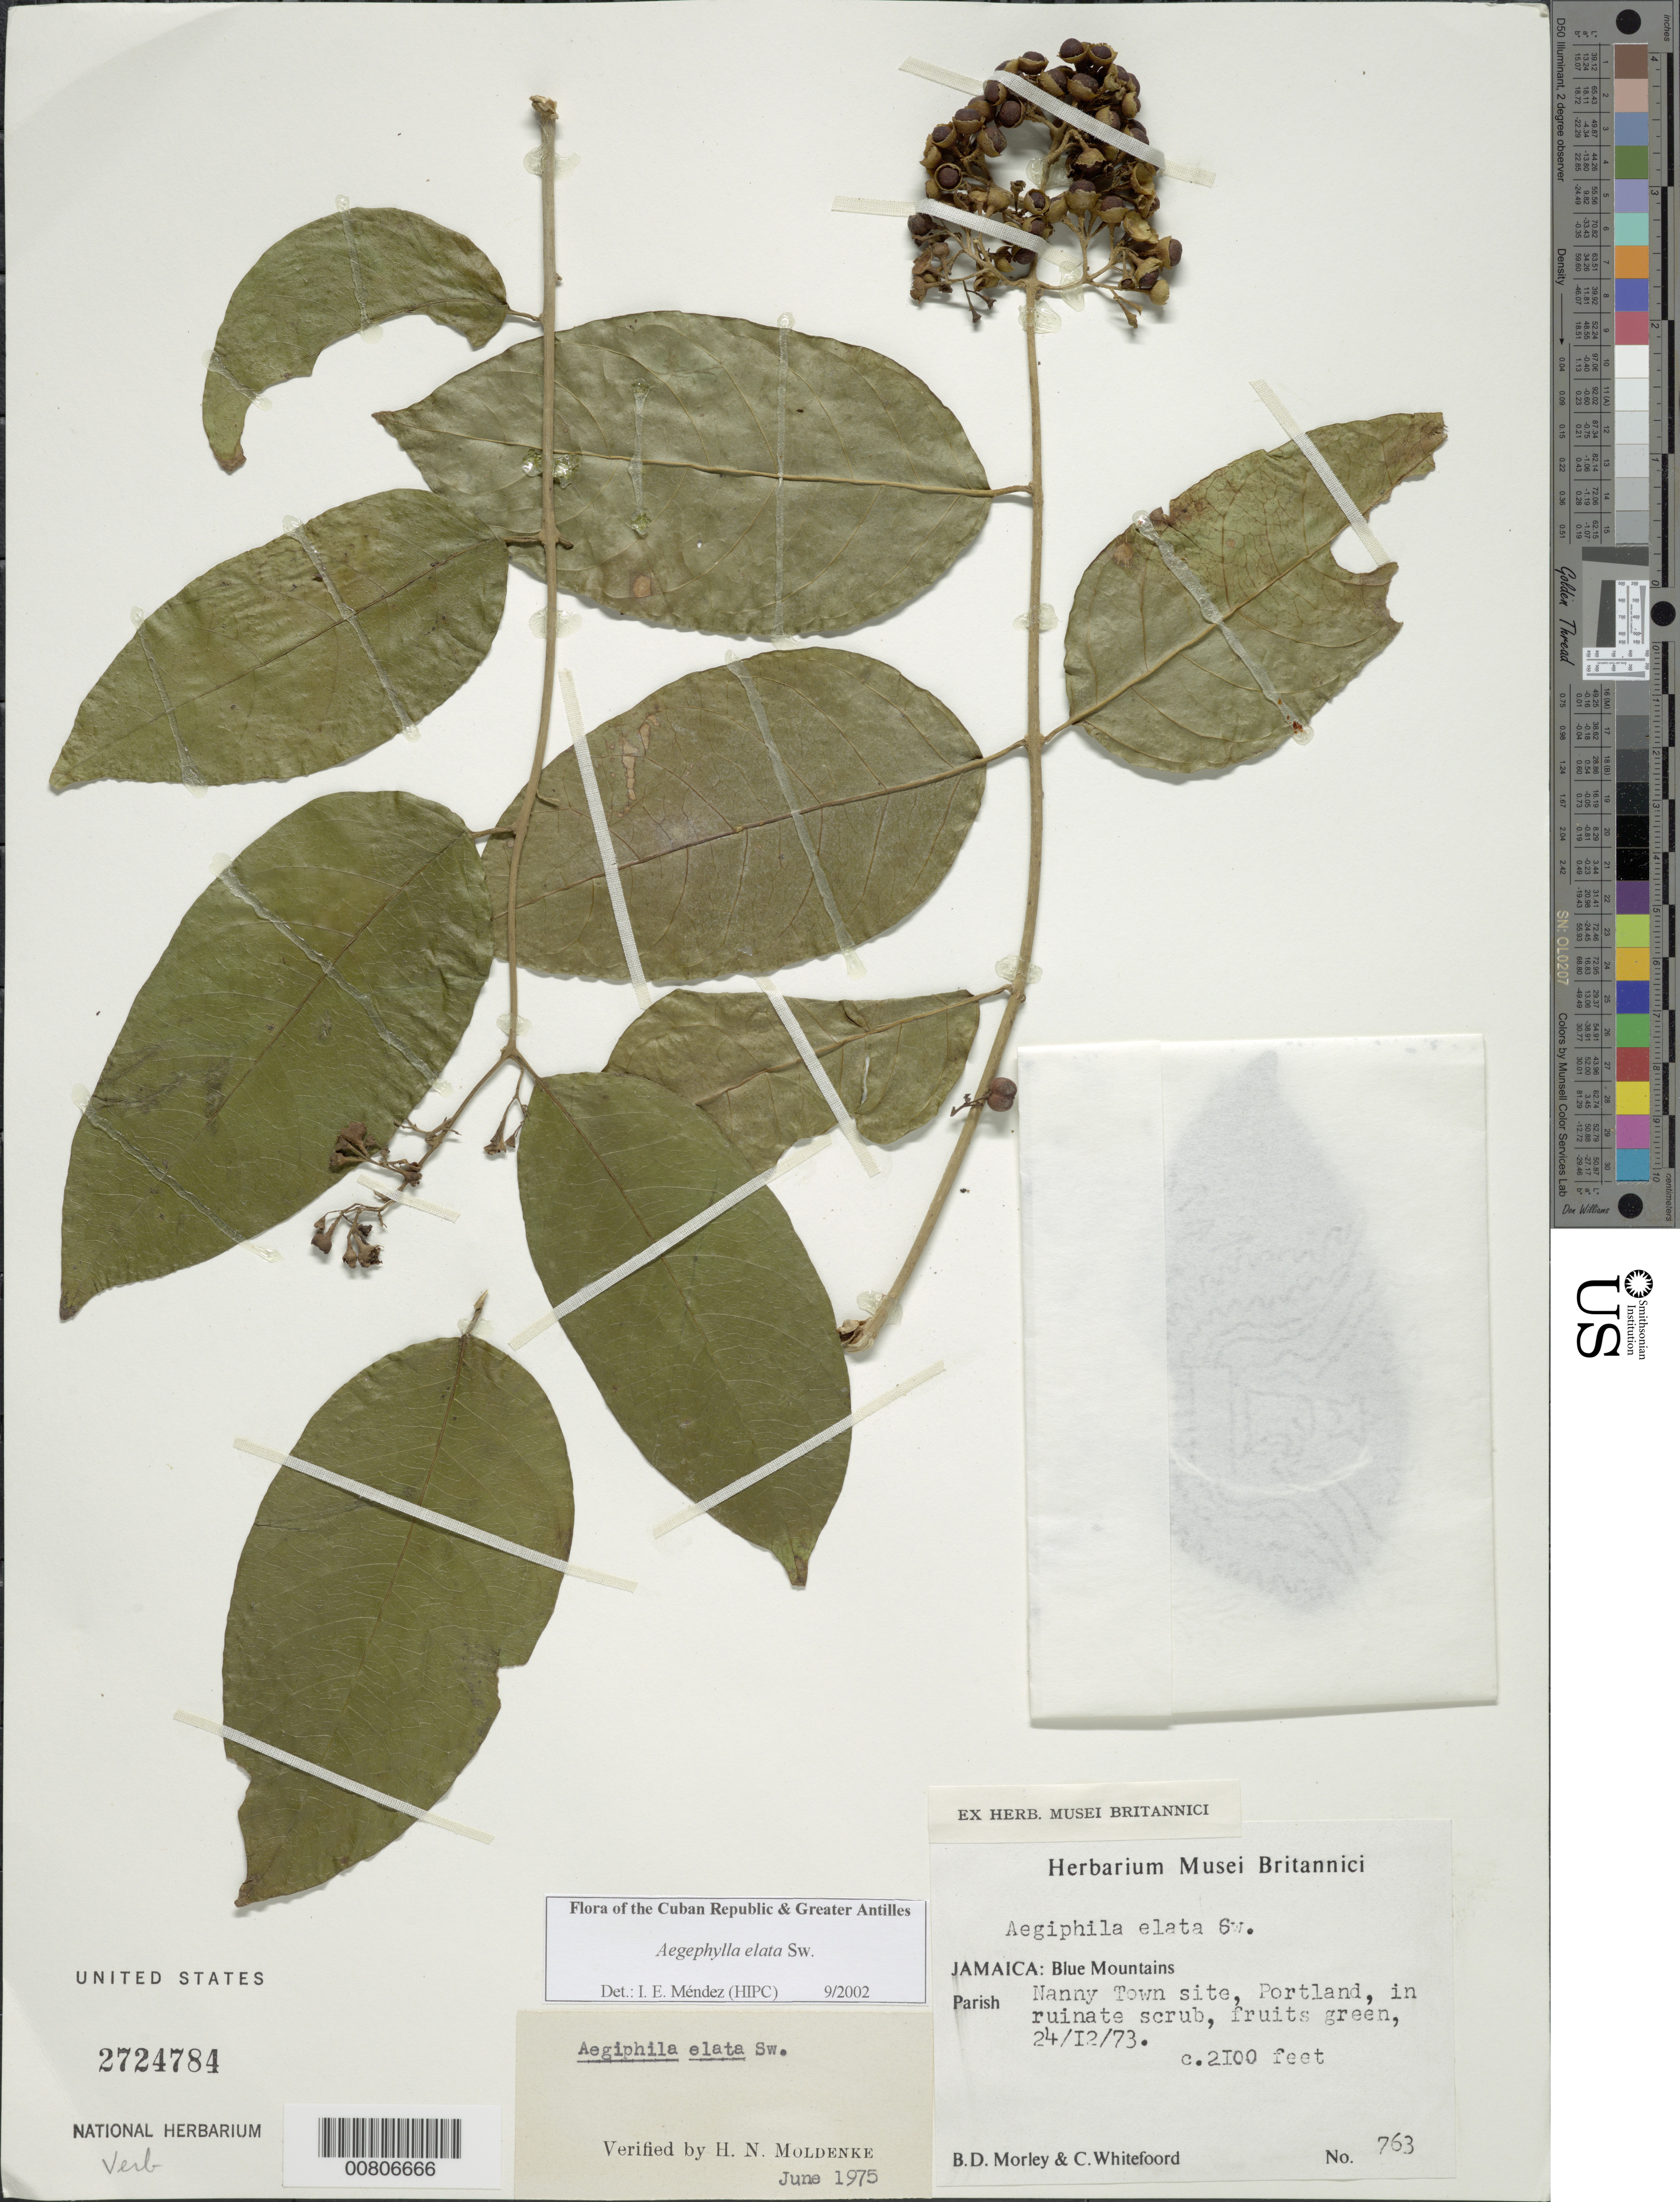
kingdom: Plantae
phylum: Tracheophyta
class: Magnoliopsida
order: Lamiales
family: Lamiaceae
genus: Aegiphila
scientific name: Aegiphila elata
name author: Sw.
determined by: Méndez, Isidro E., (HIPC)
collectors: B. D. Morley & C. Whitefoord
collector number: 763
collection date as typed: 24 Dec 1973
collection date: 1973-12-24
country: Jamaica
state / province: Portland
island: Jamaica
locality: Blue Mountains, Nanny Town site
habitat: Ruinate scrub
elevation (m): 640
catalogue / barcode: US 2724784